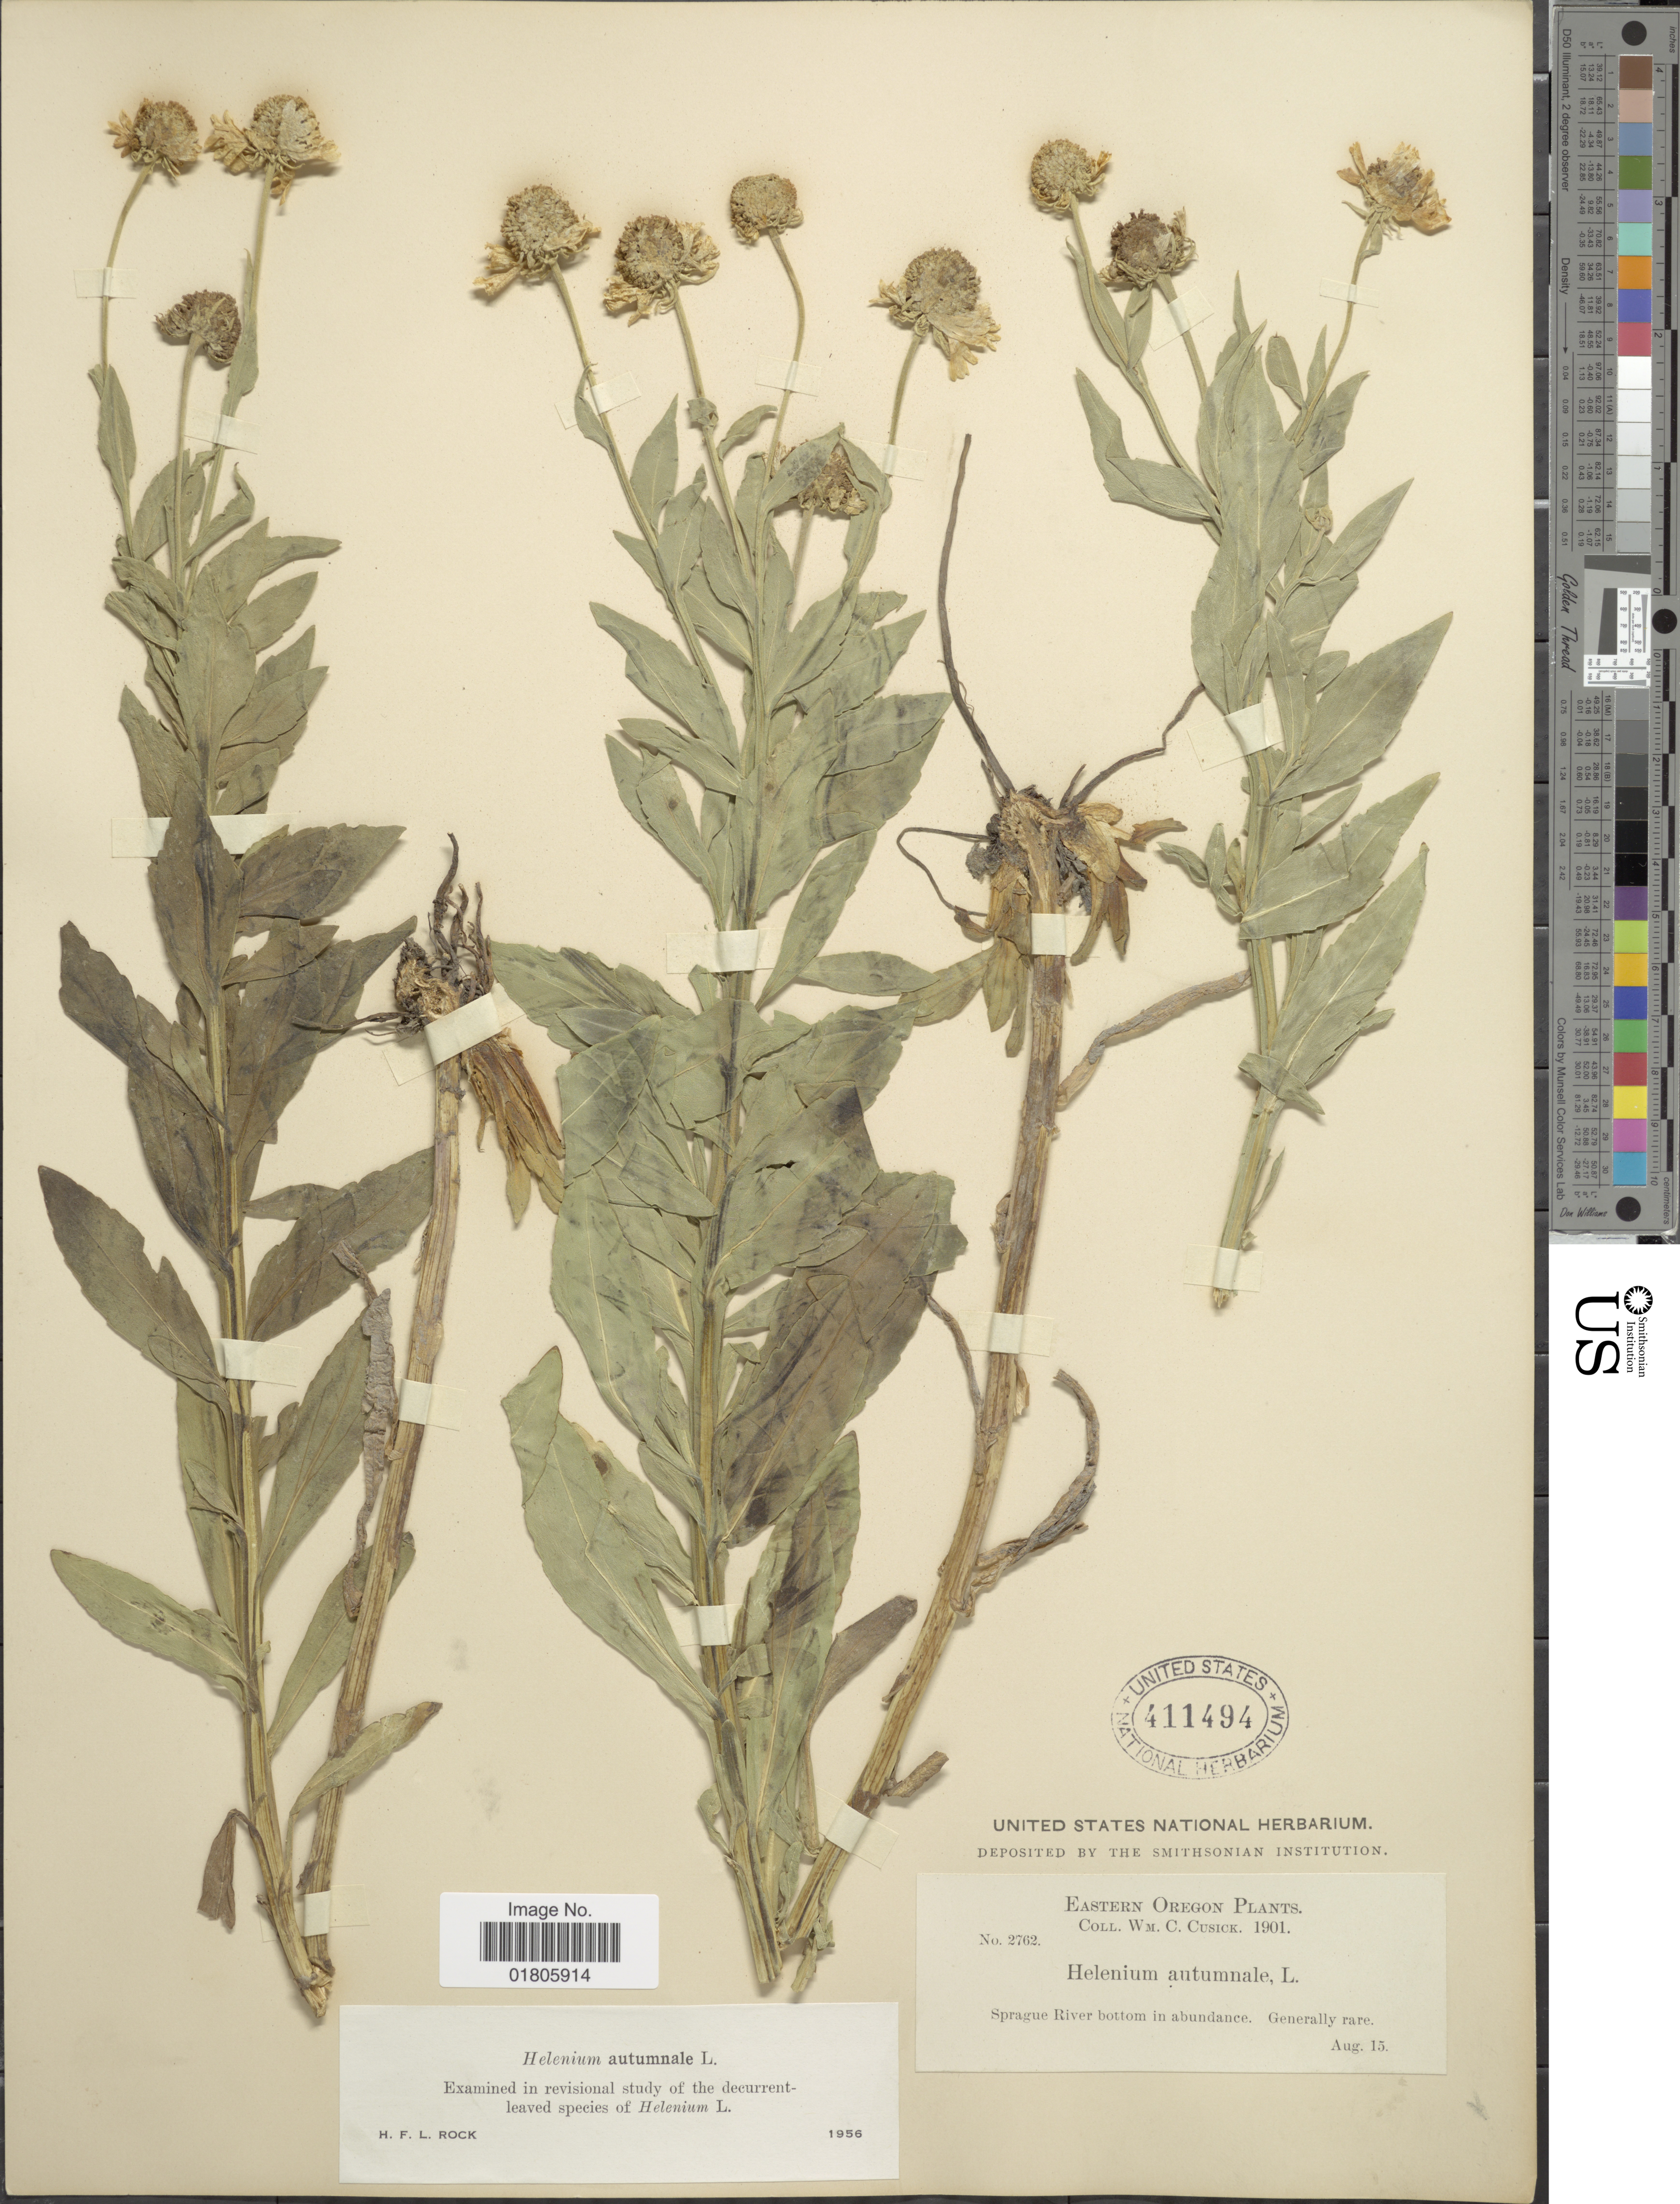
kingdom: Plantae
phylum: Tracheophyta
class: Magnoliopsida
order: Asterales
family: Asteraceae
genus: Helenium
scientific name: Helenium autumnale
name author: L.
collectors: W. C. Cusick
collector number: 2762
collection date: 1901-08-15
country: United States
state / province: Oregon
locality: Sprague River bottom in a abundance, Eastern Oregon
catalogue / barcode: US 411494